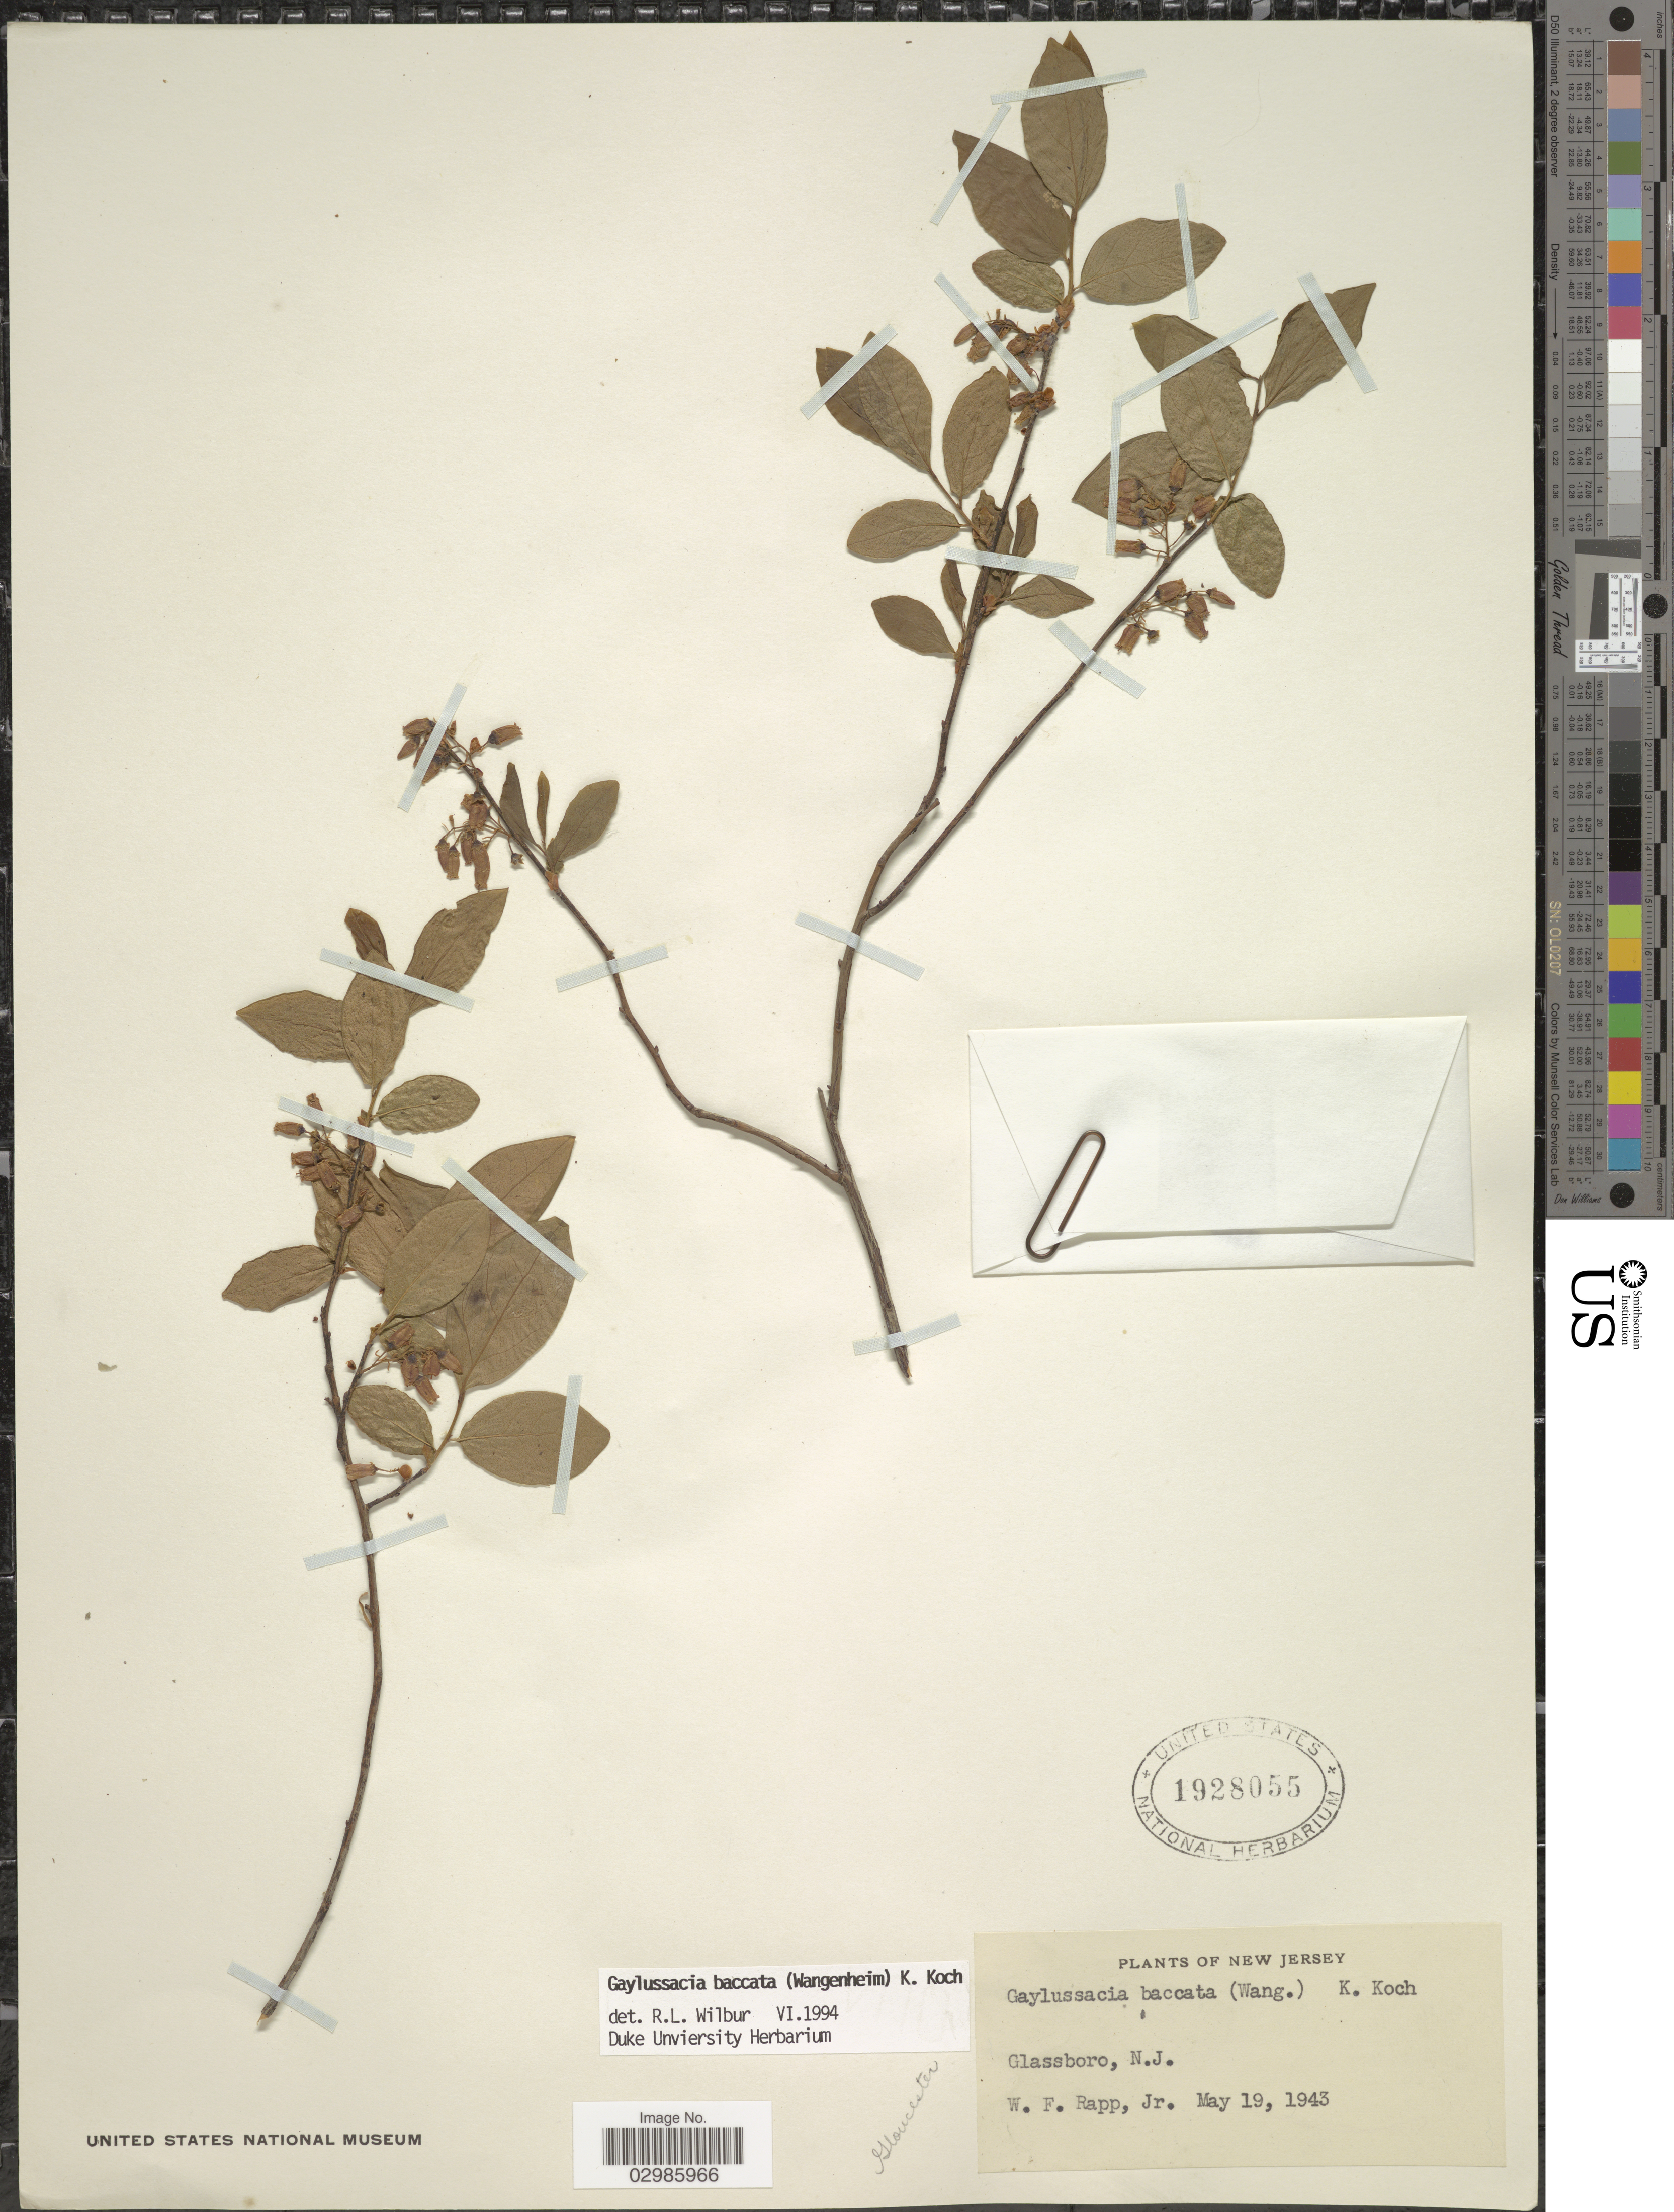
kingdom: Plantae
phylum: Tracheophyta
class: Magnoliopsida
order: Ericales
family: Ericaceae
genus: Gaylussacia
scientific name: Gaylussacia baccata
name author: (Wangenh.) K. Koch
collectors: W. Rapp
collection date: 1943-05-19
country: United States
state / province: New Jersey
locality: Glassboro. Gloucester.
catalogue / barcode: US 1928055